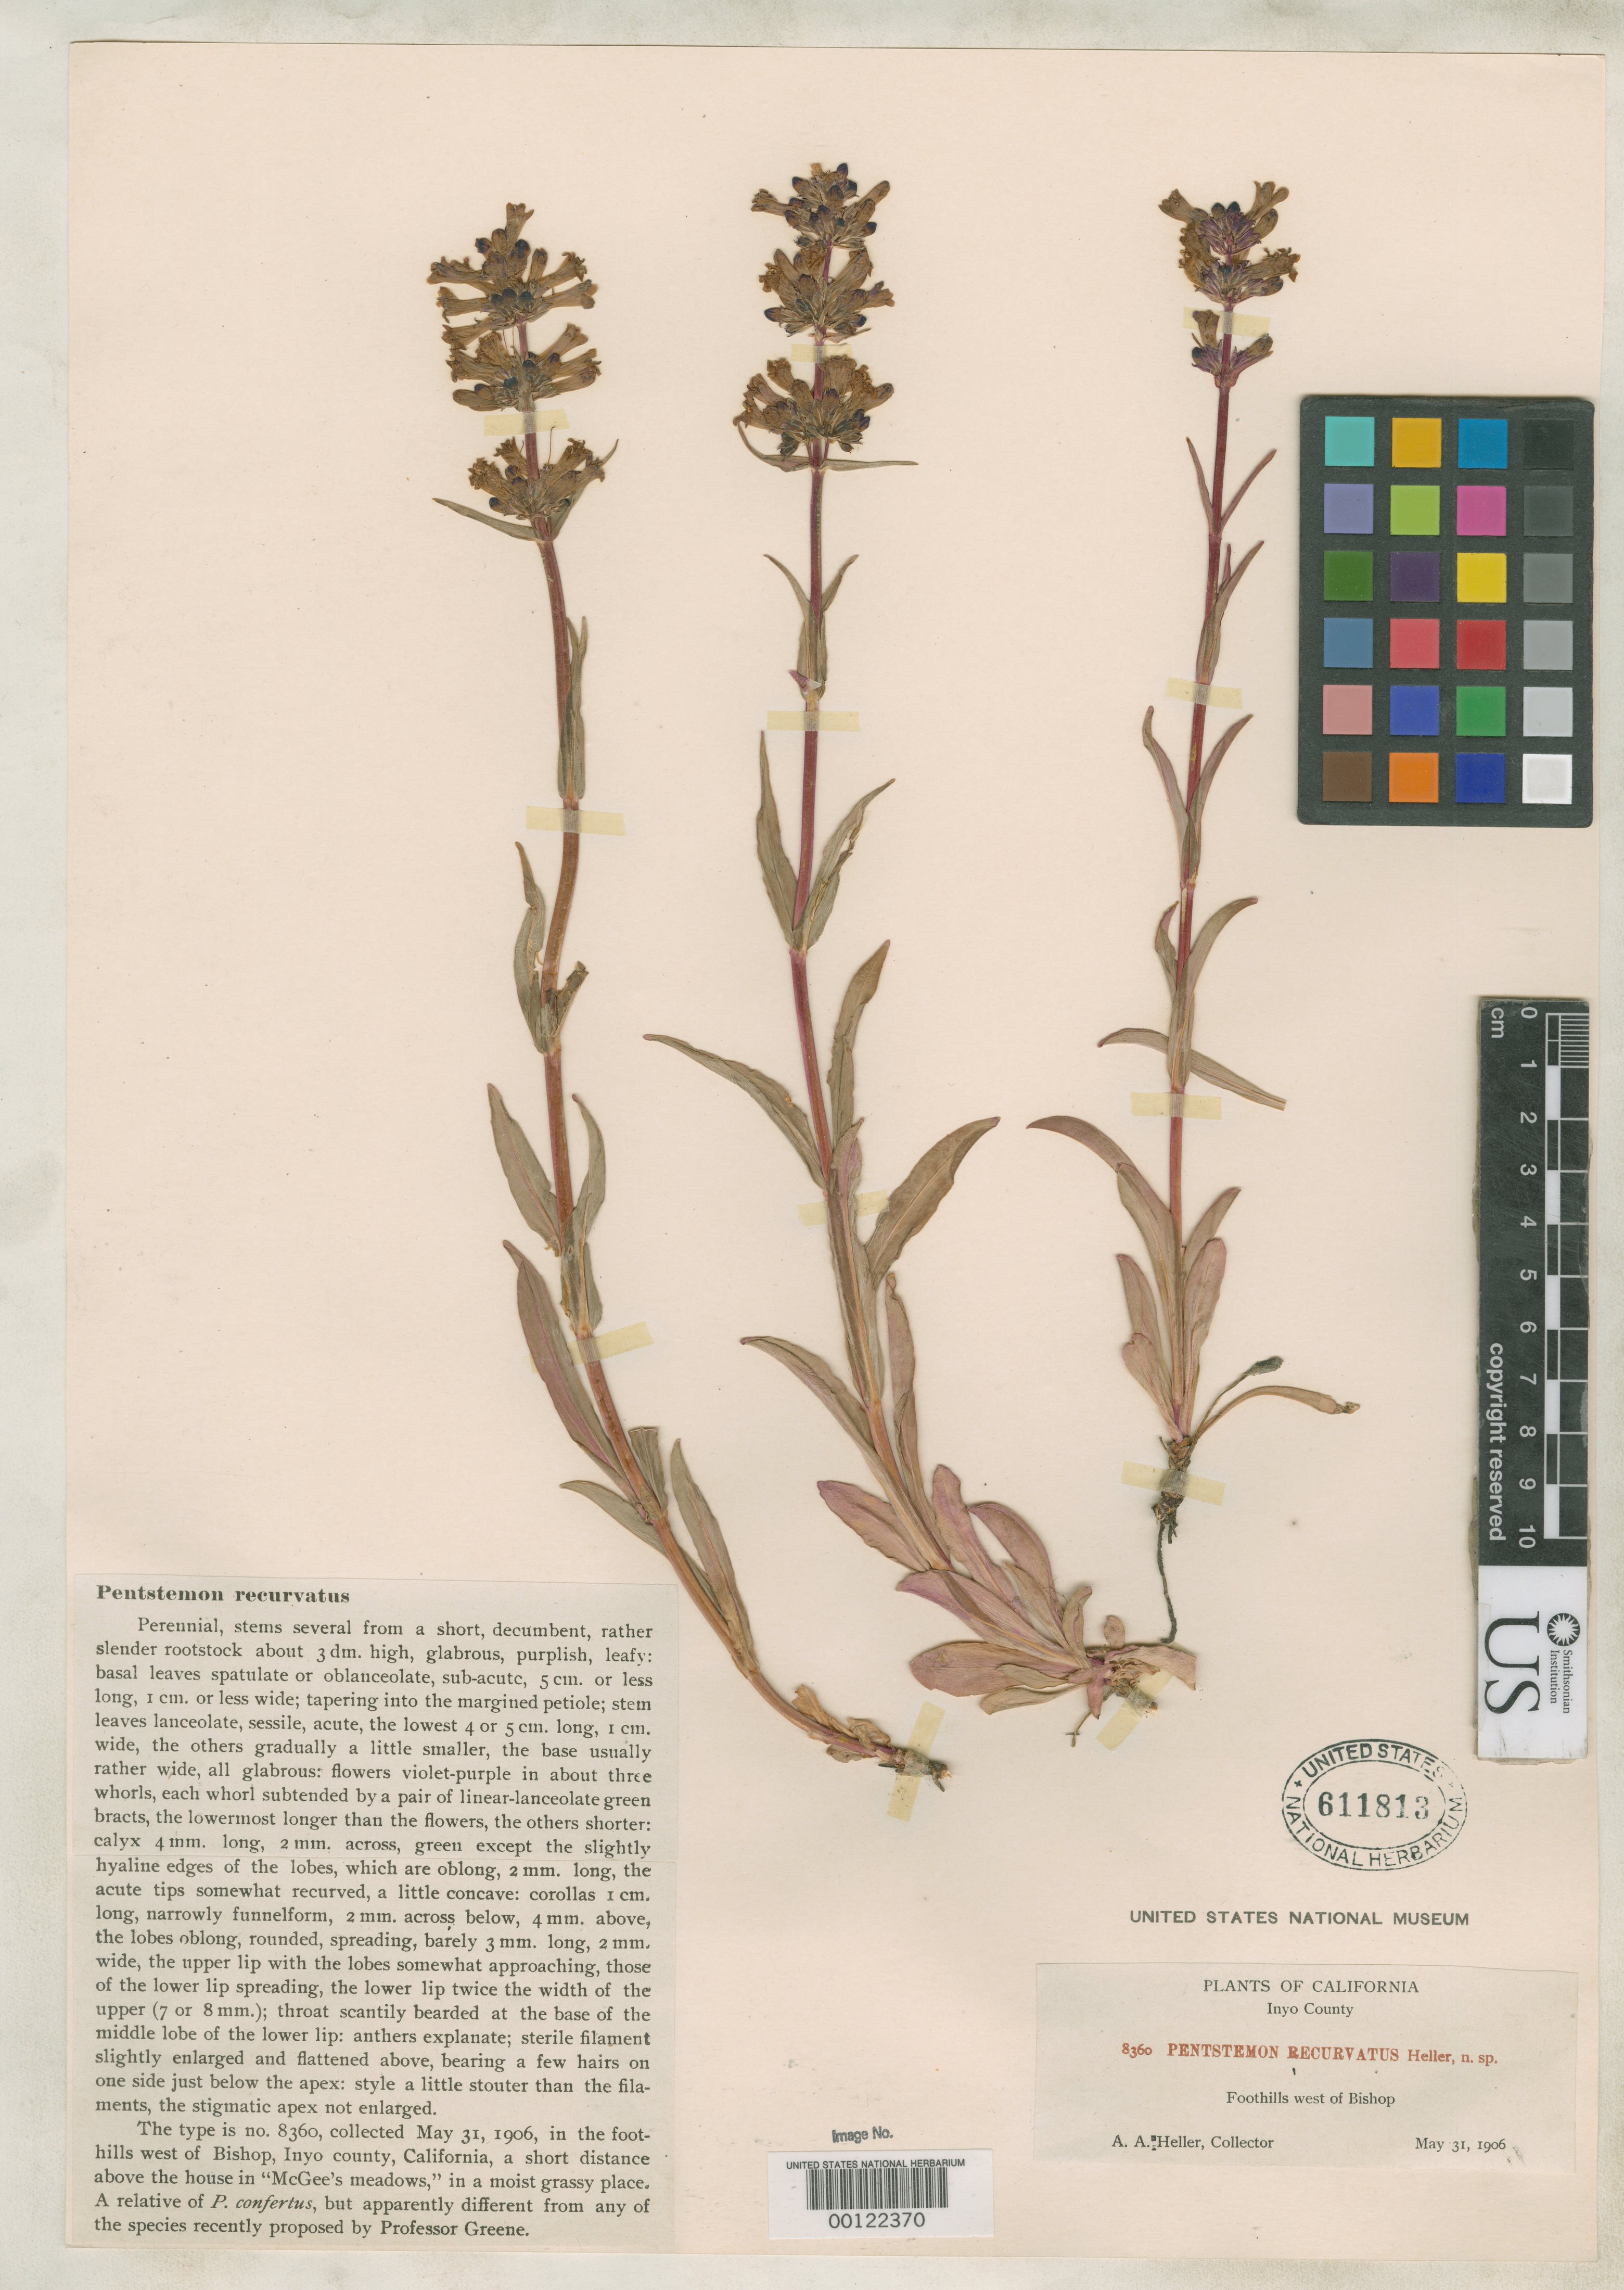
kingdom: Plantae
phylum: Tracheophyta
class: Magnoliopsida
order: Lamiales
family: Plantaginaceae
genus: Penstemon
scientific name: Penstemon recurvatus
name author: A. Heller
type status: Isotype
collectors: A. A. Heller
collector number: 8360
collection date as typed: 31 May 1906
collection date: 1906-05-31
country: United States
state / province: California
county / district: Inyo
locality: Bishop.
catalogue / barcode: US 611813